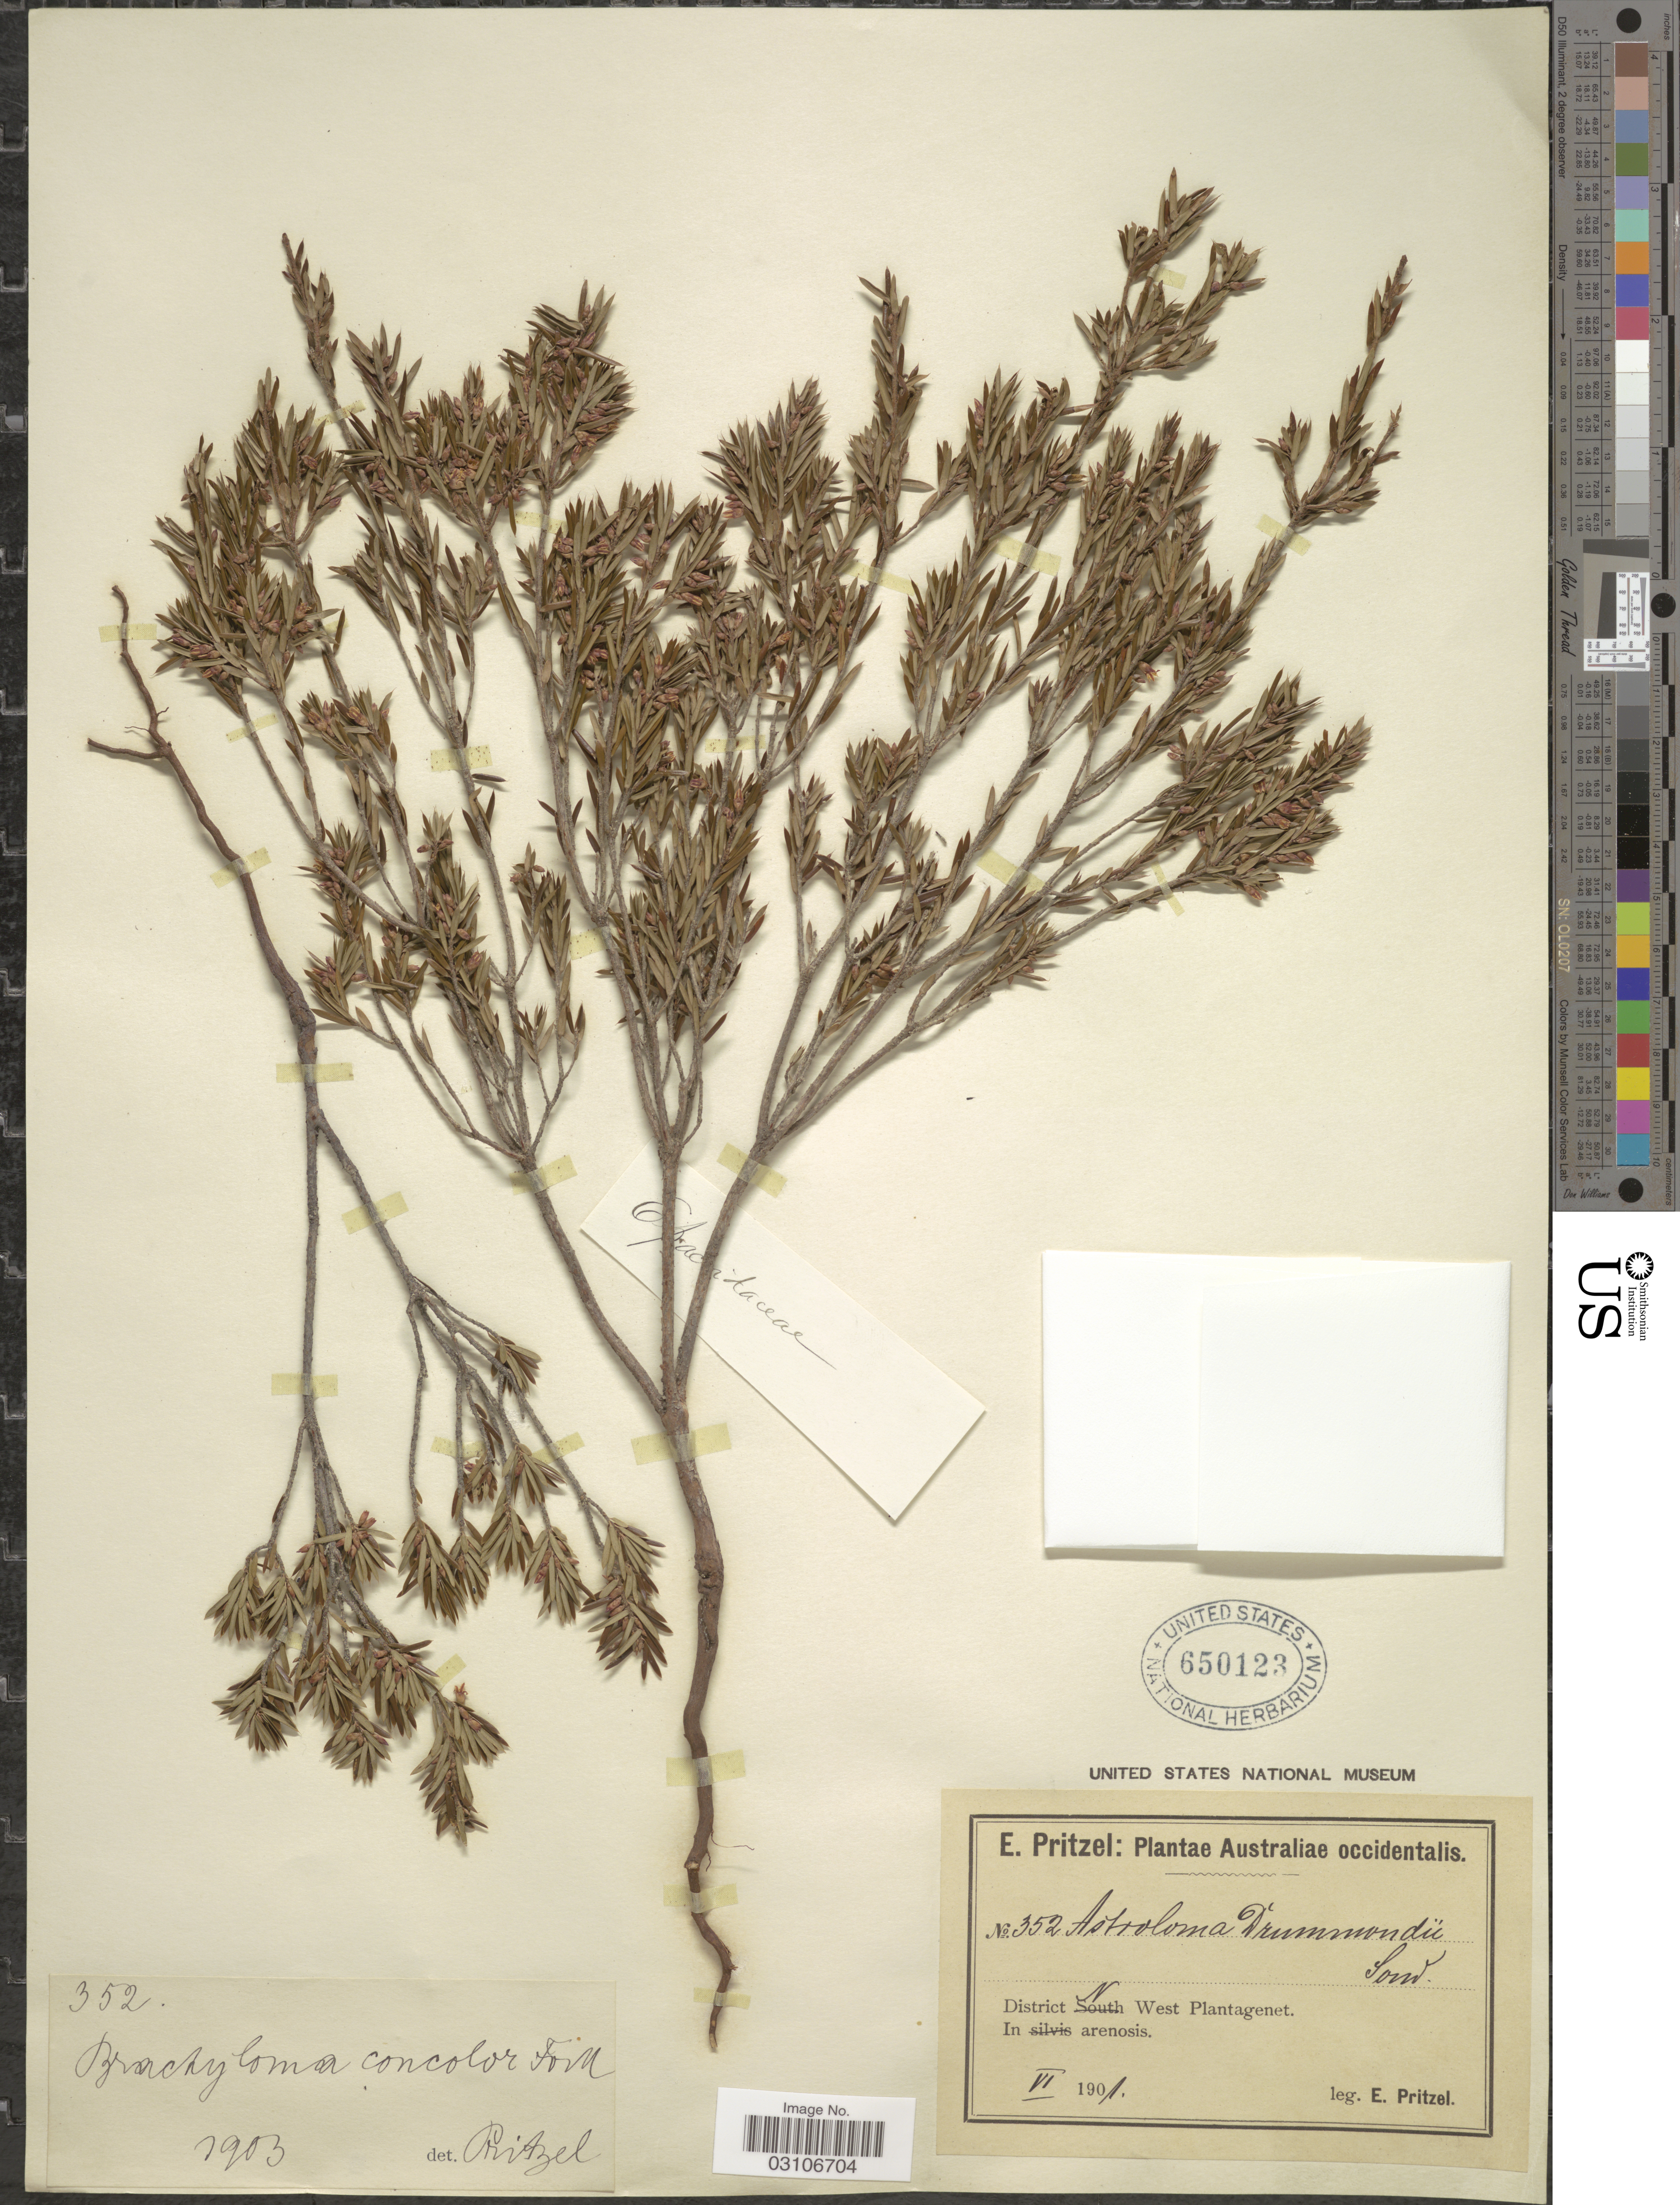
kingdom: Plantae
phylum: Tracheophyta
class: Magnoliopsida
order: Ericales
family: Ericaceae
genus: Brachyloma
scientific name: Brachyloma concolor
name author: F. Muell.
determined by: Pritzel, E. G.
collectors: E. G. Pritzel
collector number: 352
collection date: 1901-06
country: Australia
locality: Australiae occidentalis. District N West Plantagenet. In arenosis.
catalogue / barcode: US 650123